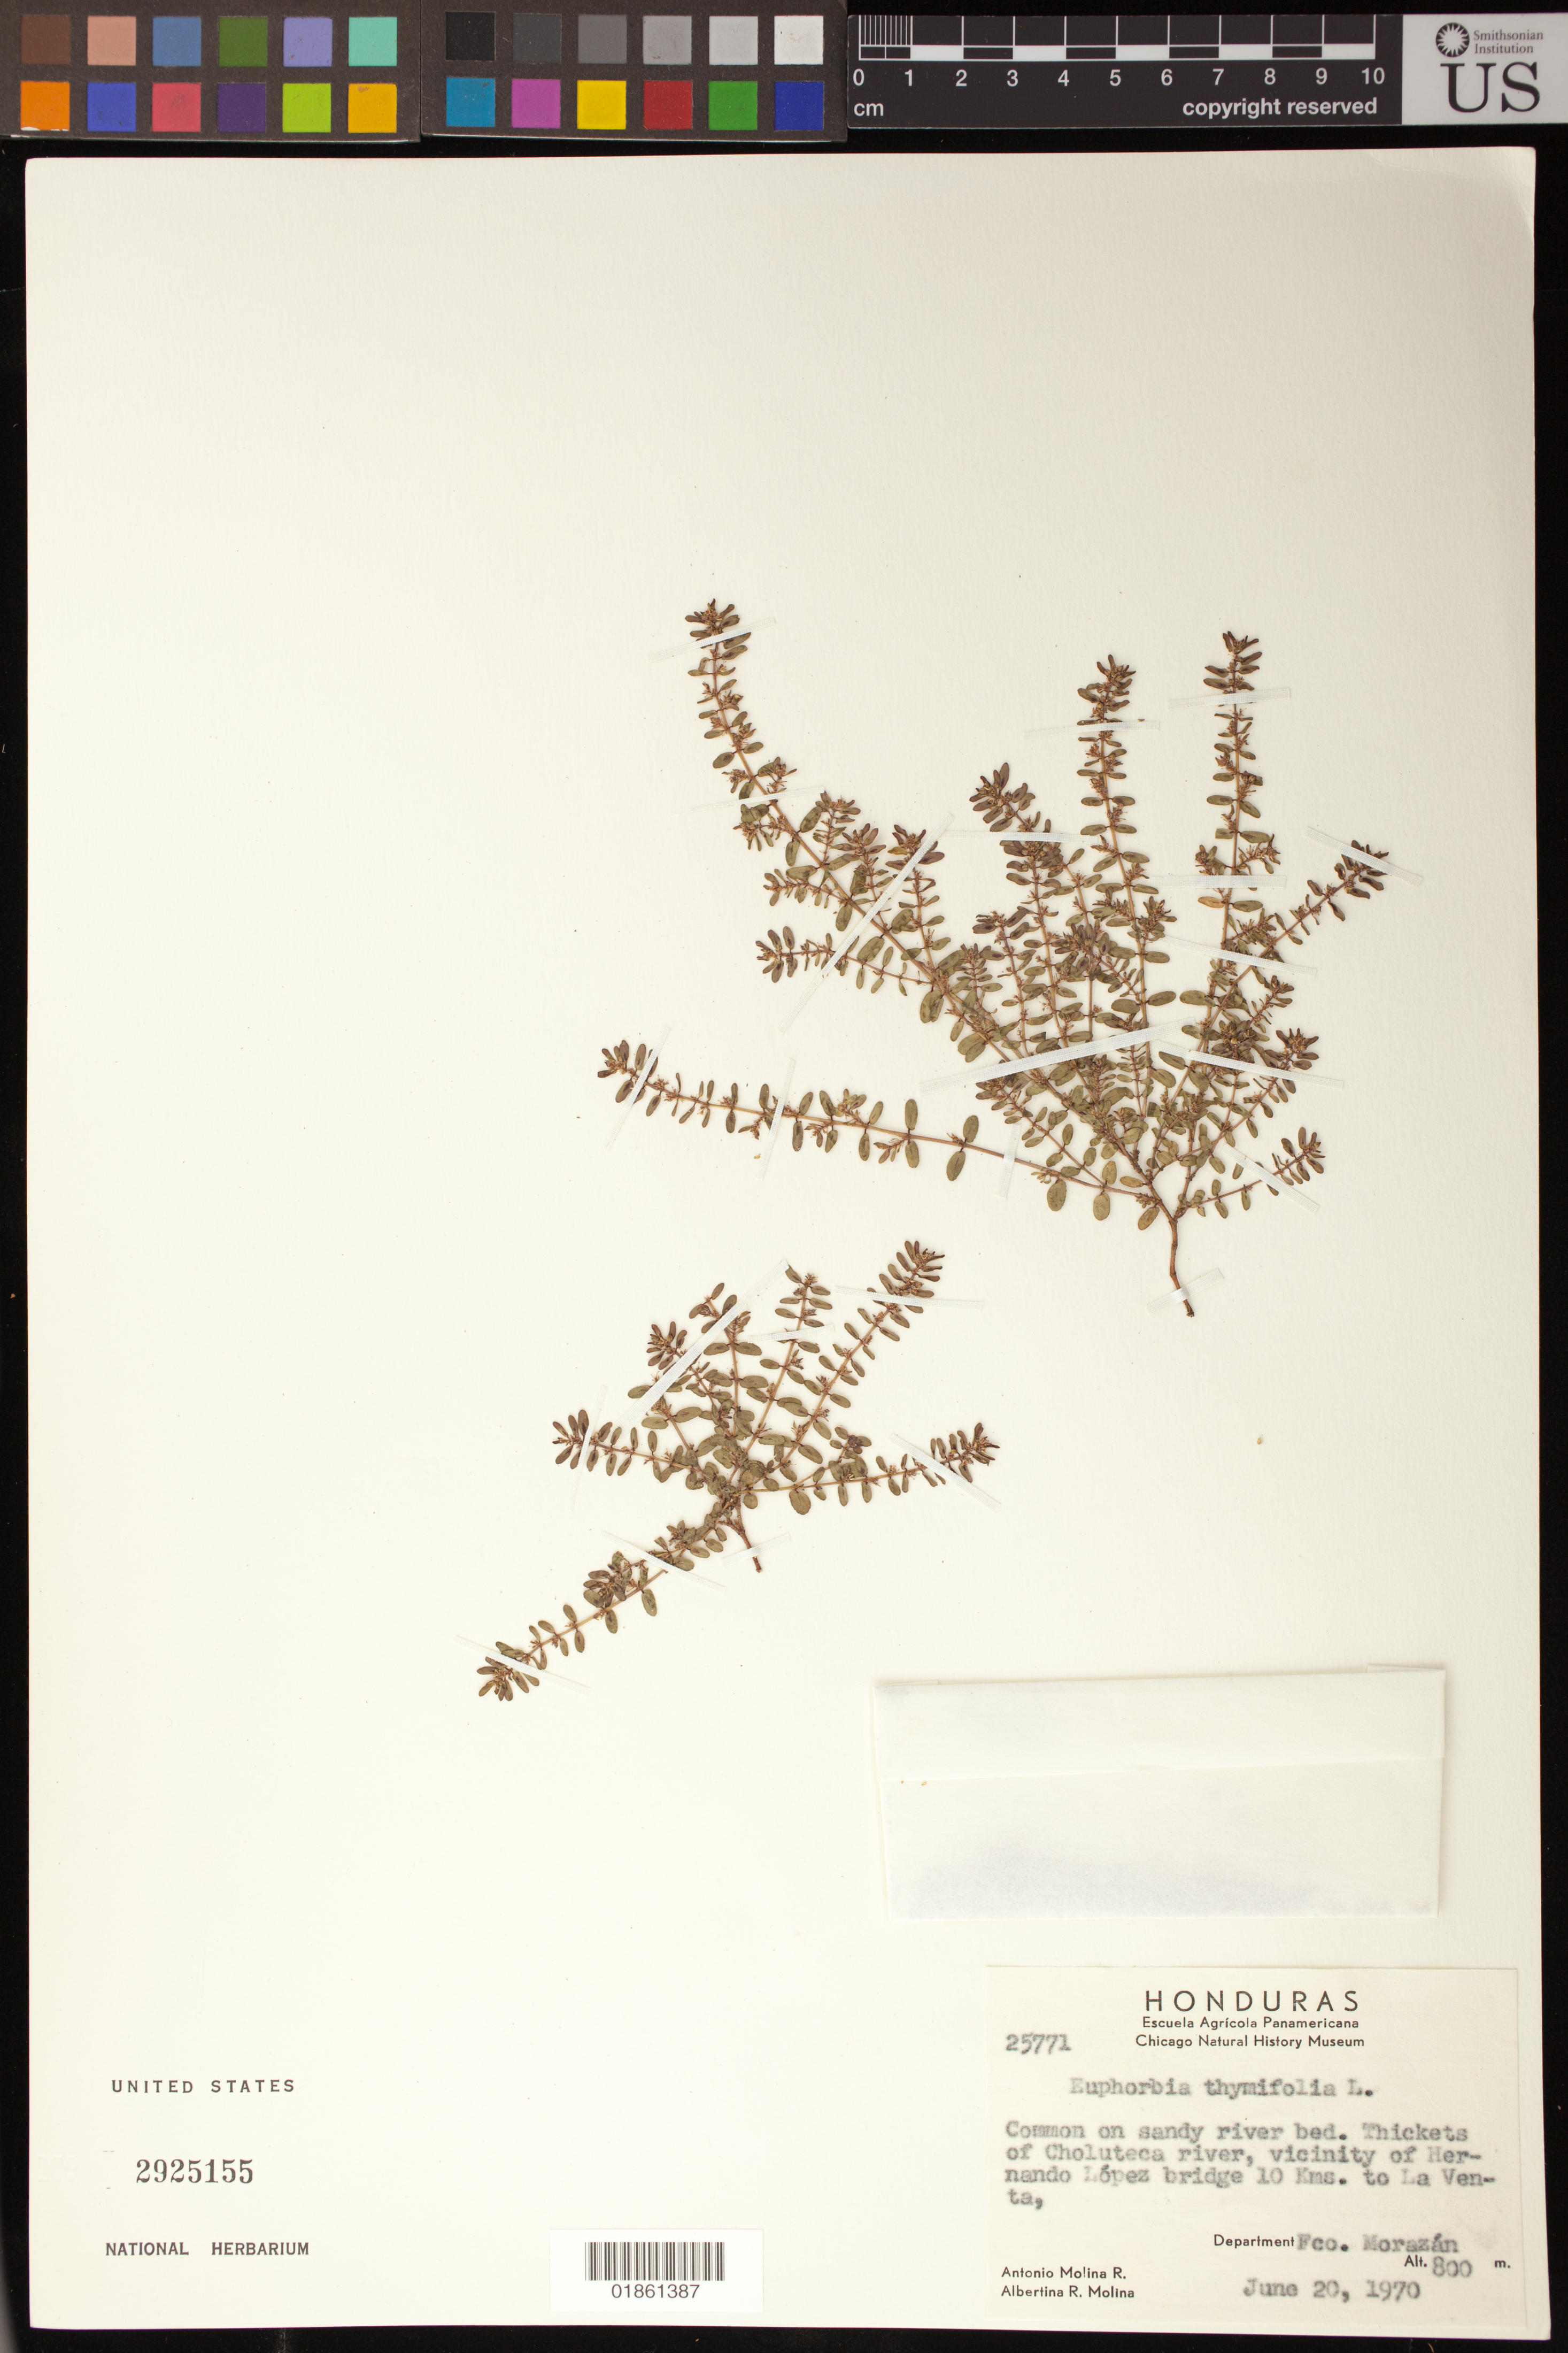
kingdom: Plantae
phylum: Tracheophyta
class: Magnoliopsida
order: Malpighiales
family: Euphorbiaceae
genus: Euphorbia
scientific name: Euphorbia thymifolia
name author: L.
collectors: A. Molina R. & A. R. Molina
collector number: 25771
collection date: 1970-06-20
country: Honduras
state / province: Fco. Morazán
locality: Thickets of the Choluteca river, vicinity of Hernando Lopez bridge 10 kms. to La Venta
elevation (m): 800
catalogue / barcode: US 2925155